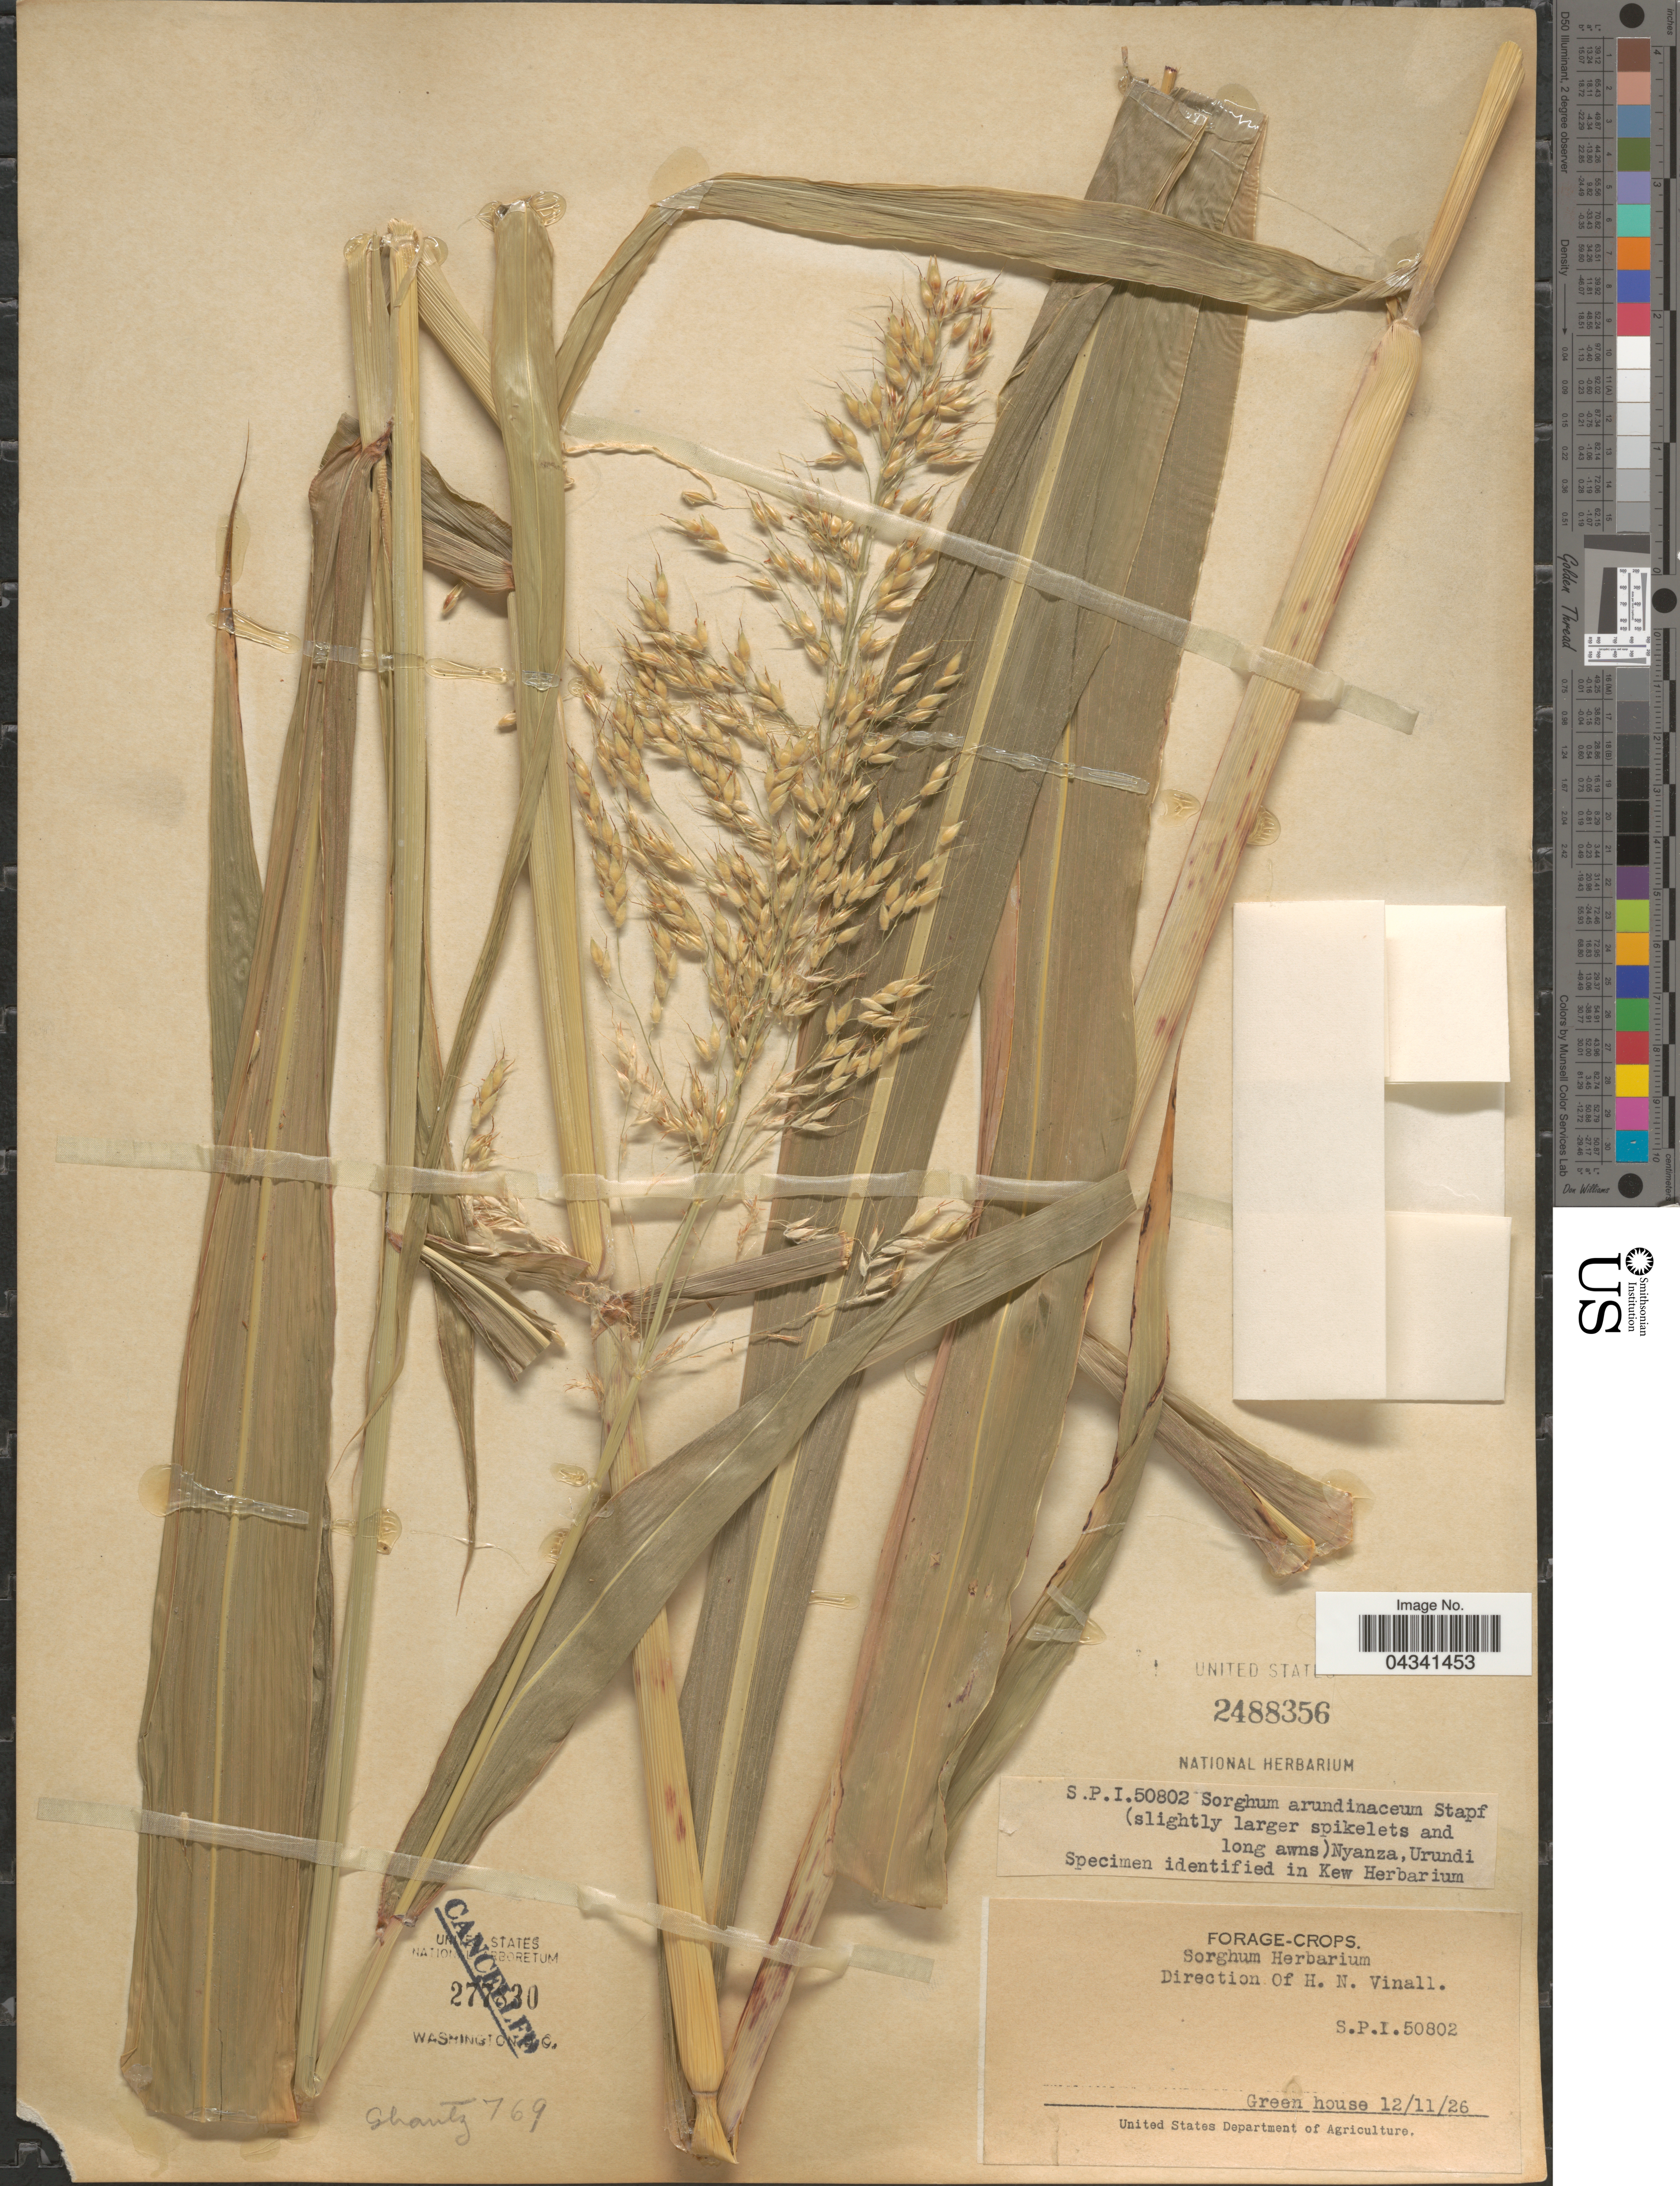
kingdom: Plantae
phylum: Tracheophyta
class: Liliopsida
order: Poales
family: Poaceae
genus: Sorghum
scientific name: Sorghum arundinaceum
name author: (Desv.) Stapf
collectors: H. Vinall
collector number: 50802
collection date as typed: Transcribed d/m/y: 12/11/26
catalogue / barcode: US 2488356